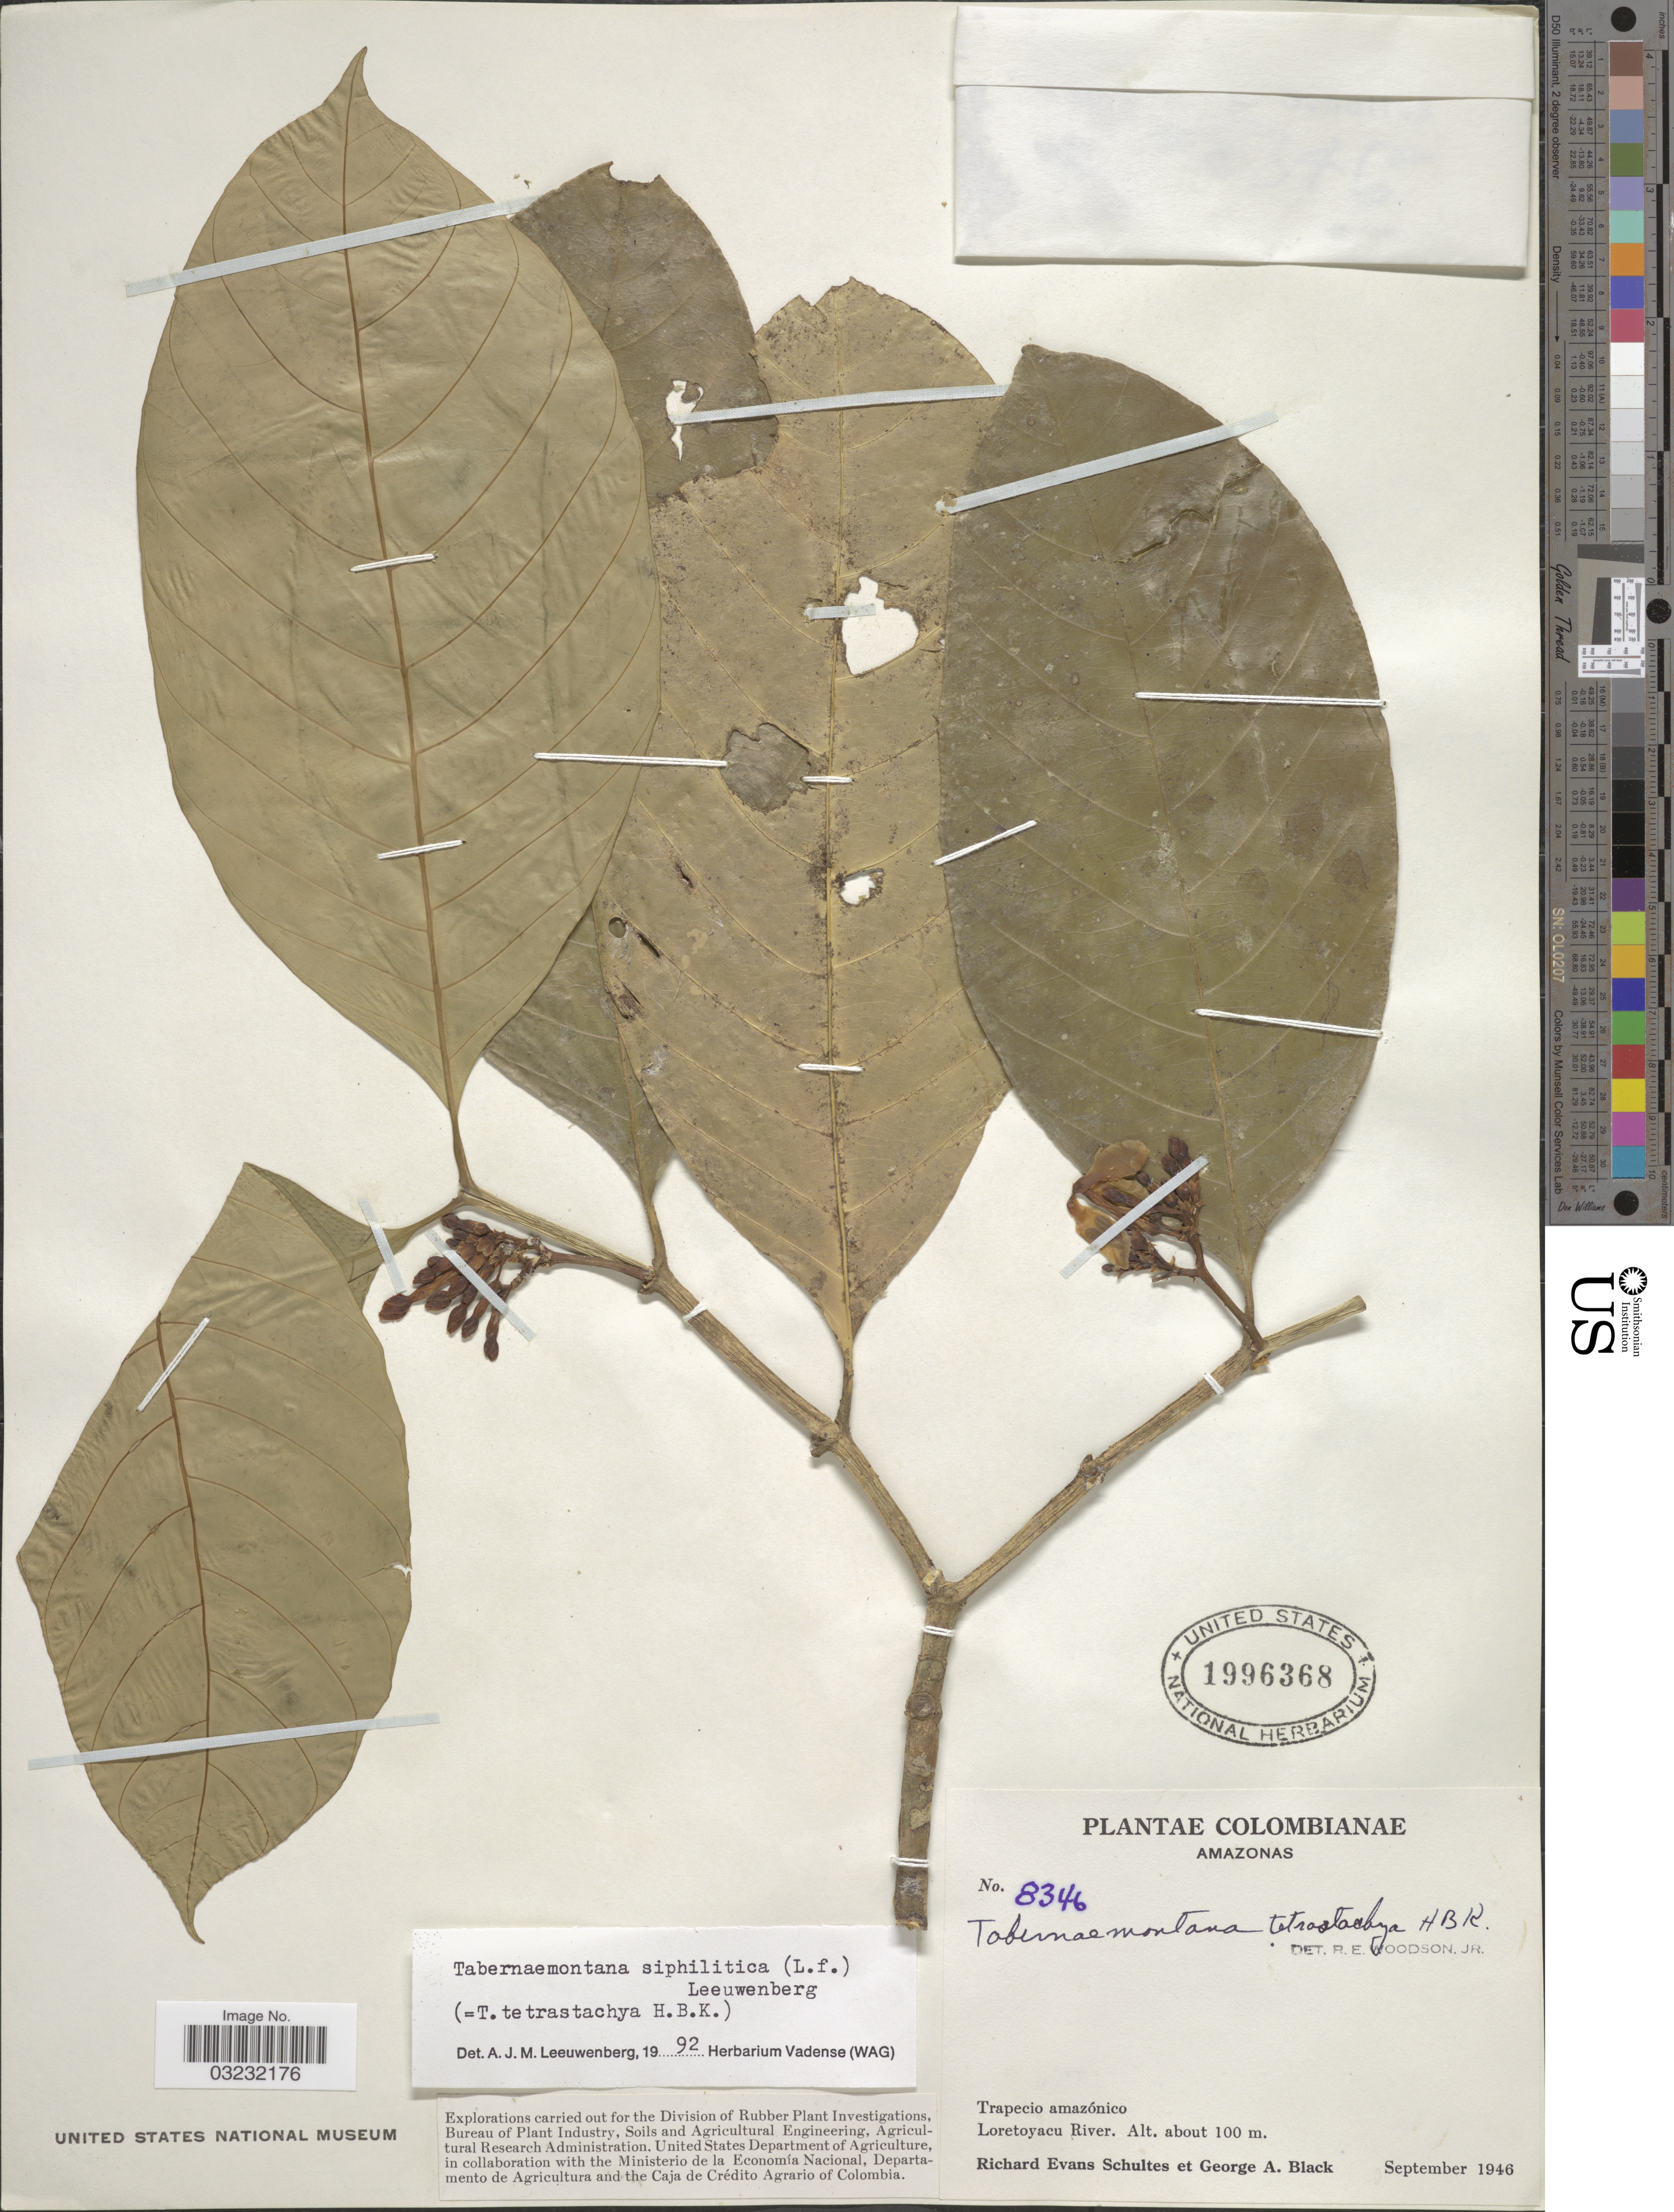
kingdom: Plantae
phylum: Tracheophyta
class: Magnoliopsida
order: Gentianales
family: Apocynaceae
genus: Tabernaemontana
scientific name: Tabernaemontana siphilitica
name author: (L. f.) Leeuwenb.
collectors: R. E. Schultes & G. A. Black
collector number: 8346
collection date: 1946-09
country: Colombia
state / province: Amazônas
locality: Trapecio amazónico. Loretoyacu River.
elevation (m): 100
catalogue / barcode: US 1996368